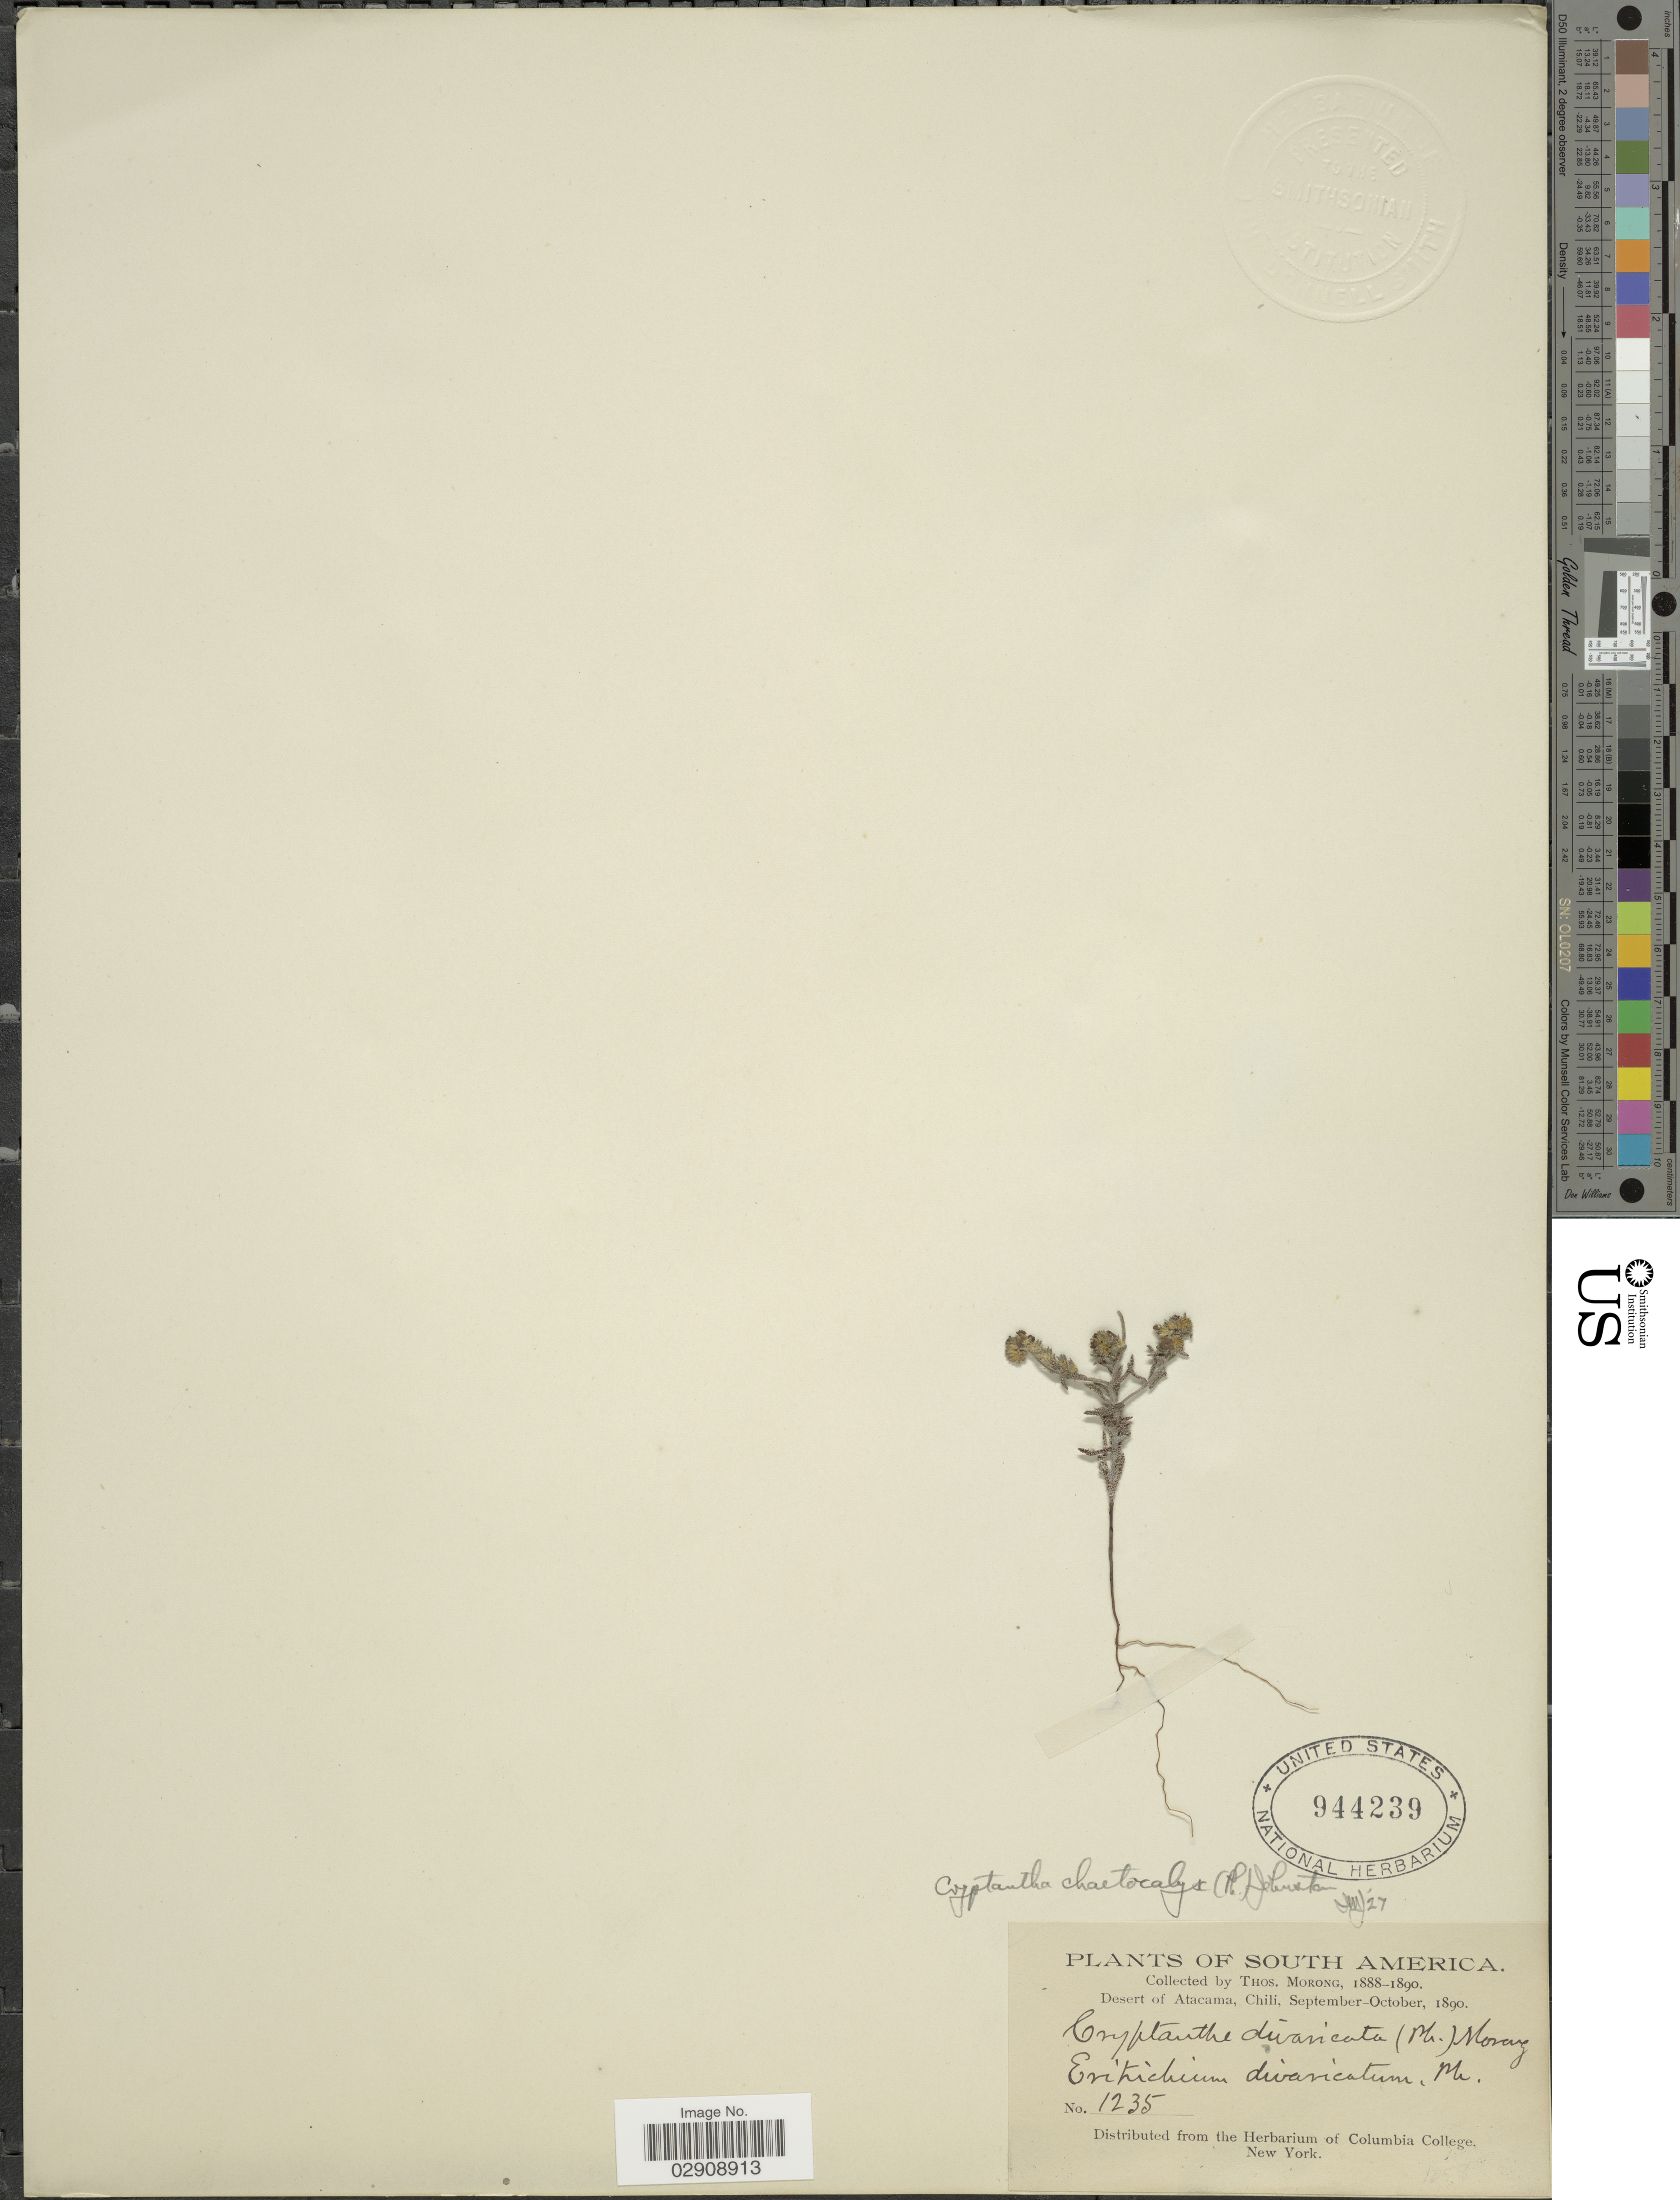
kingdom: Plantae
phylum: Tracheophyta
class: Magnoliopsida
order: Boraginales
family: Boraginaceae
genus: Cryptantha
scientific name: Cryptantha chaetocalyx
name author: (Phil.) I.M. Johnst.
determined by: Moroni, Pablo, (SI), Instituto de Botanica Darwinion (ARGENTINA)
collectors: ex herb. T. Morong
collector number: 1235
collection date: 1890-09/1890-10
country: Chile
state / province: Atacama (III)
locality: Desert of Atacama, Chile. South America.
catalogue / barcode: US 944239